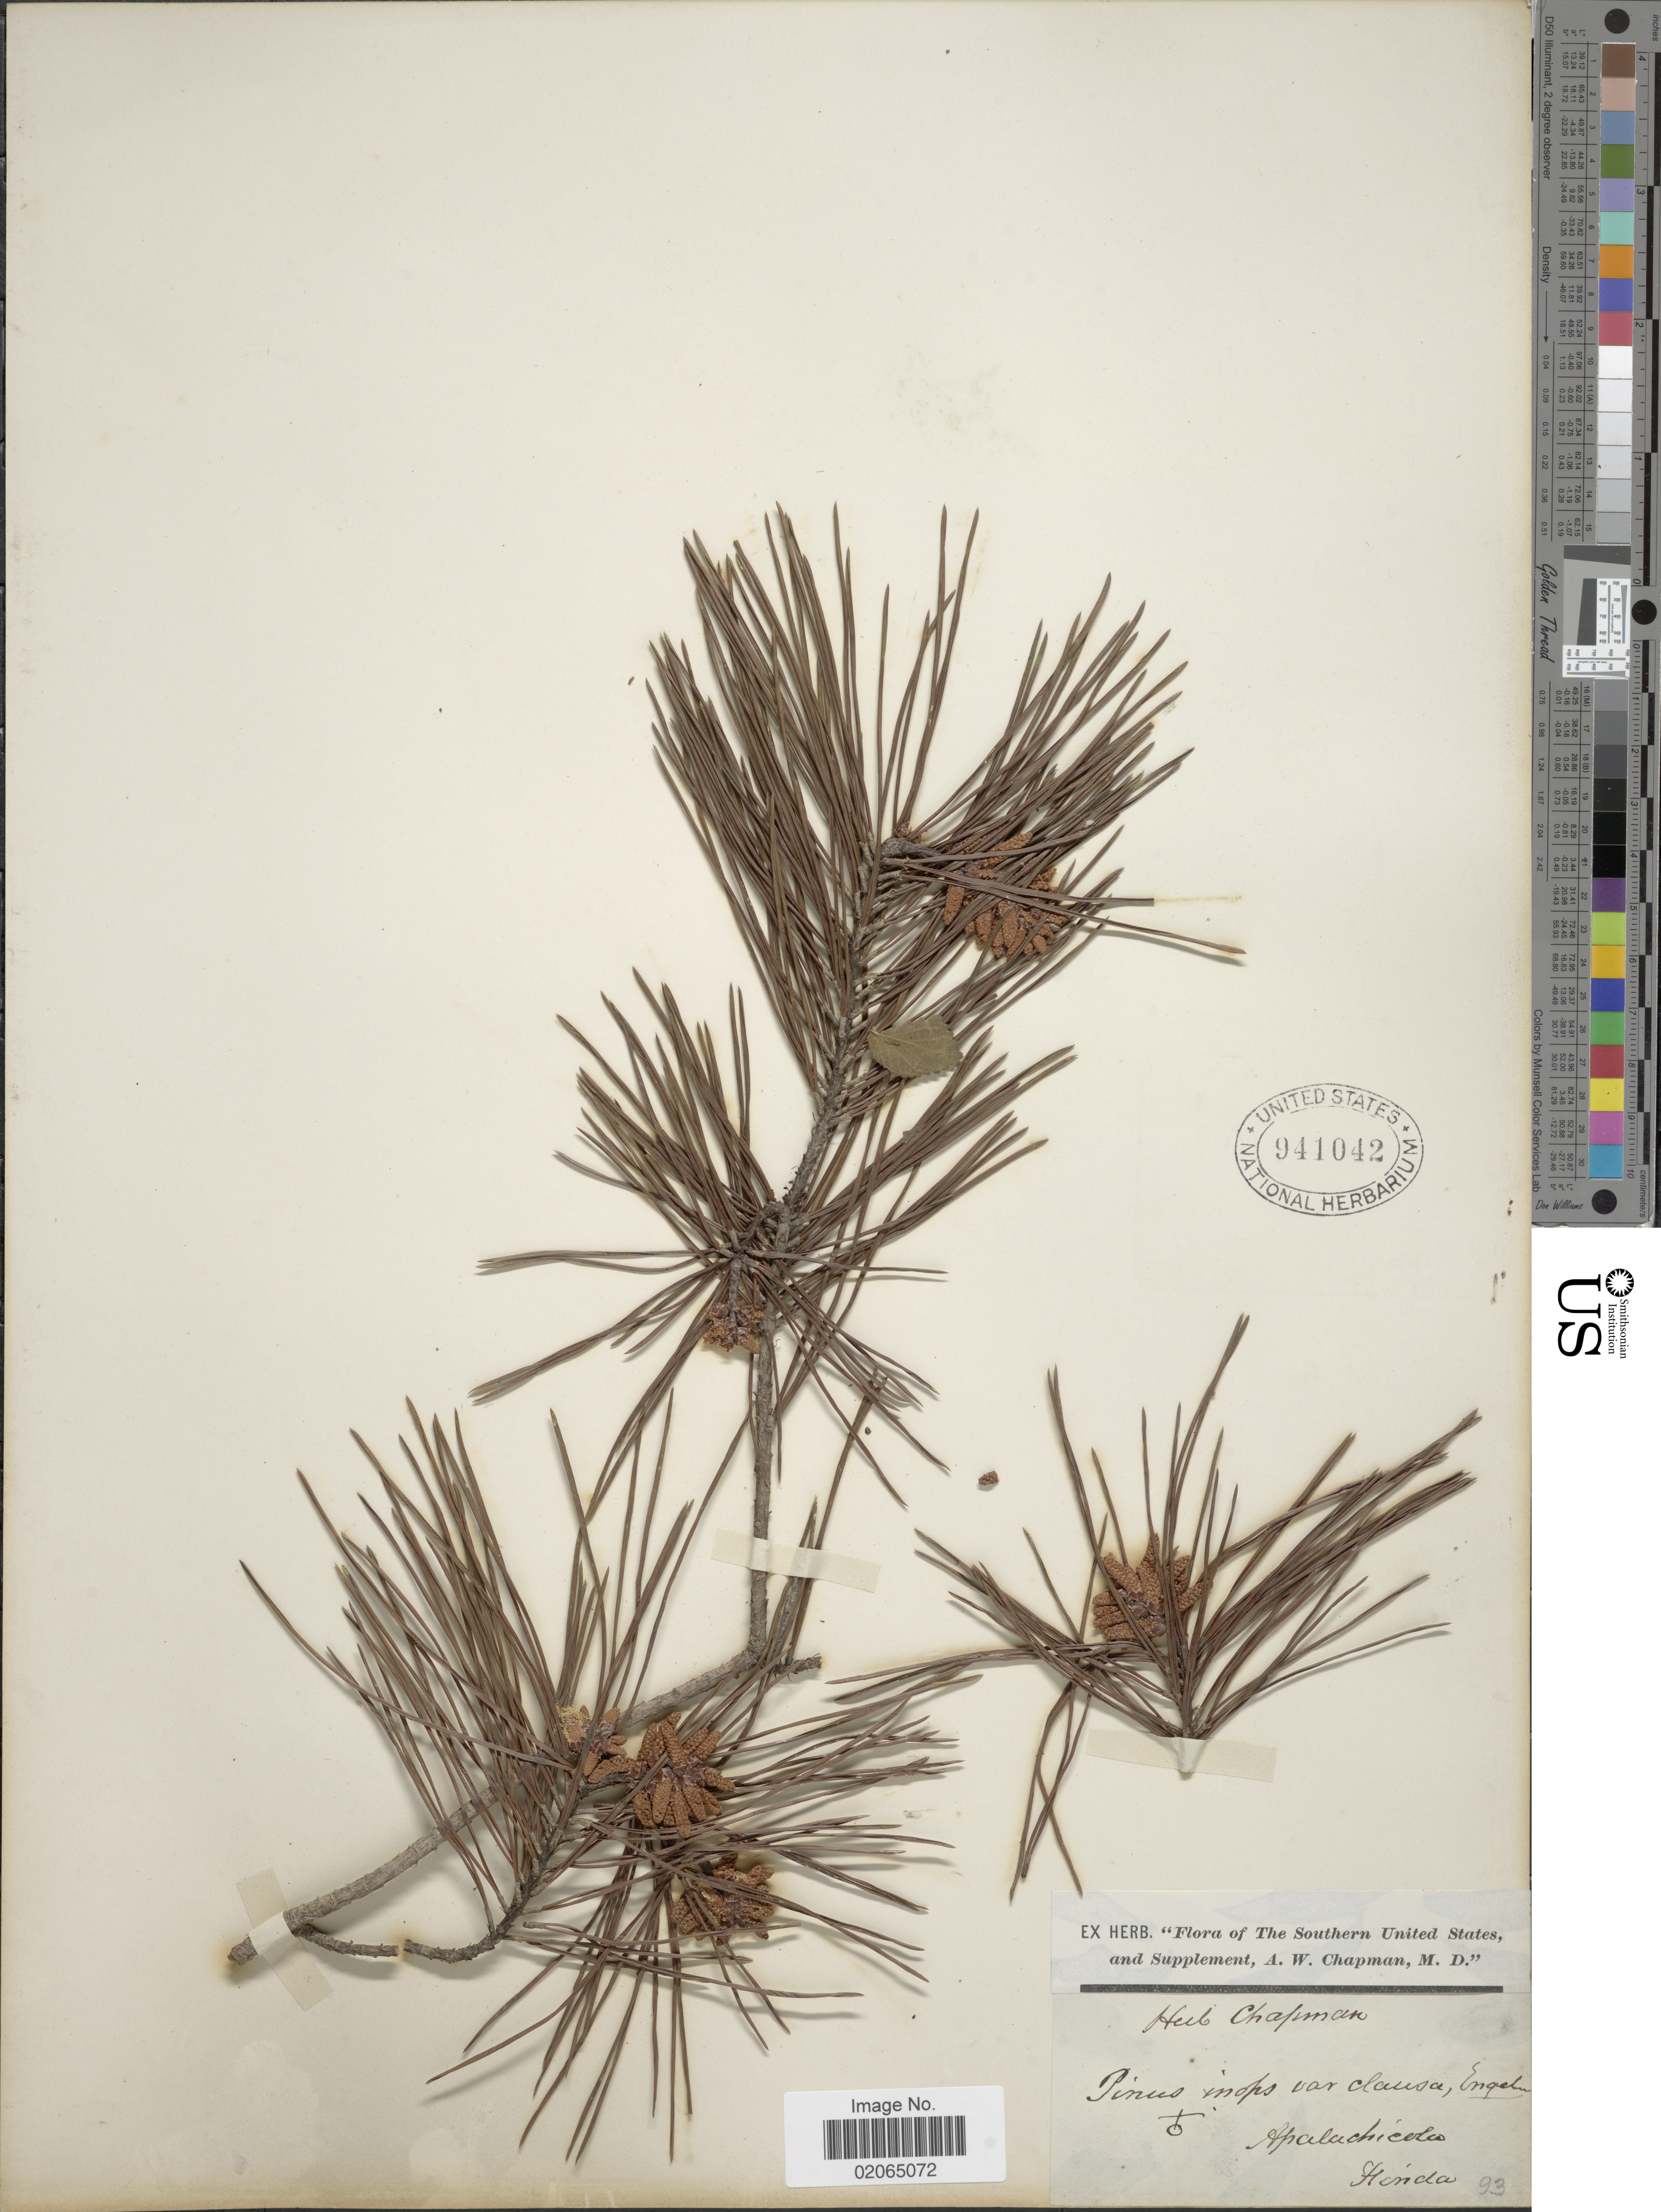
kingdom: Plantae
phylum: Tracheophyta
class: Pinopsida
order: Pinales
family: Pinaceae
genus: Pinus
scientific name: Pinus virginiana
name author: Mill.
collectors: ex herb. Chapman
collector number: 93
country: United States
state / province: Florida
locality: Apalachicola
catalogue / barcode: US 941042